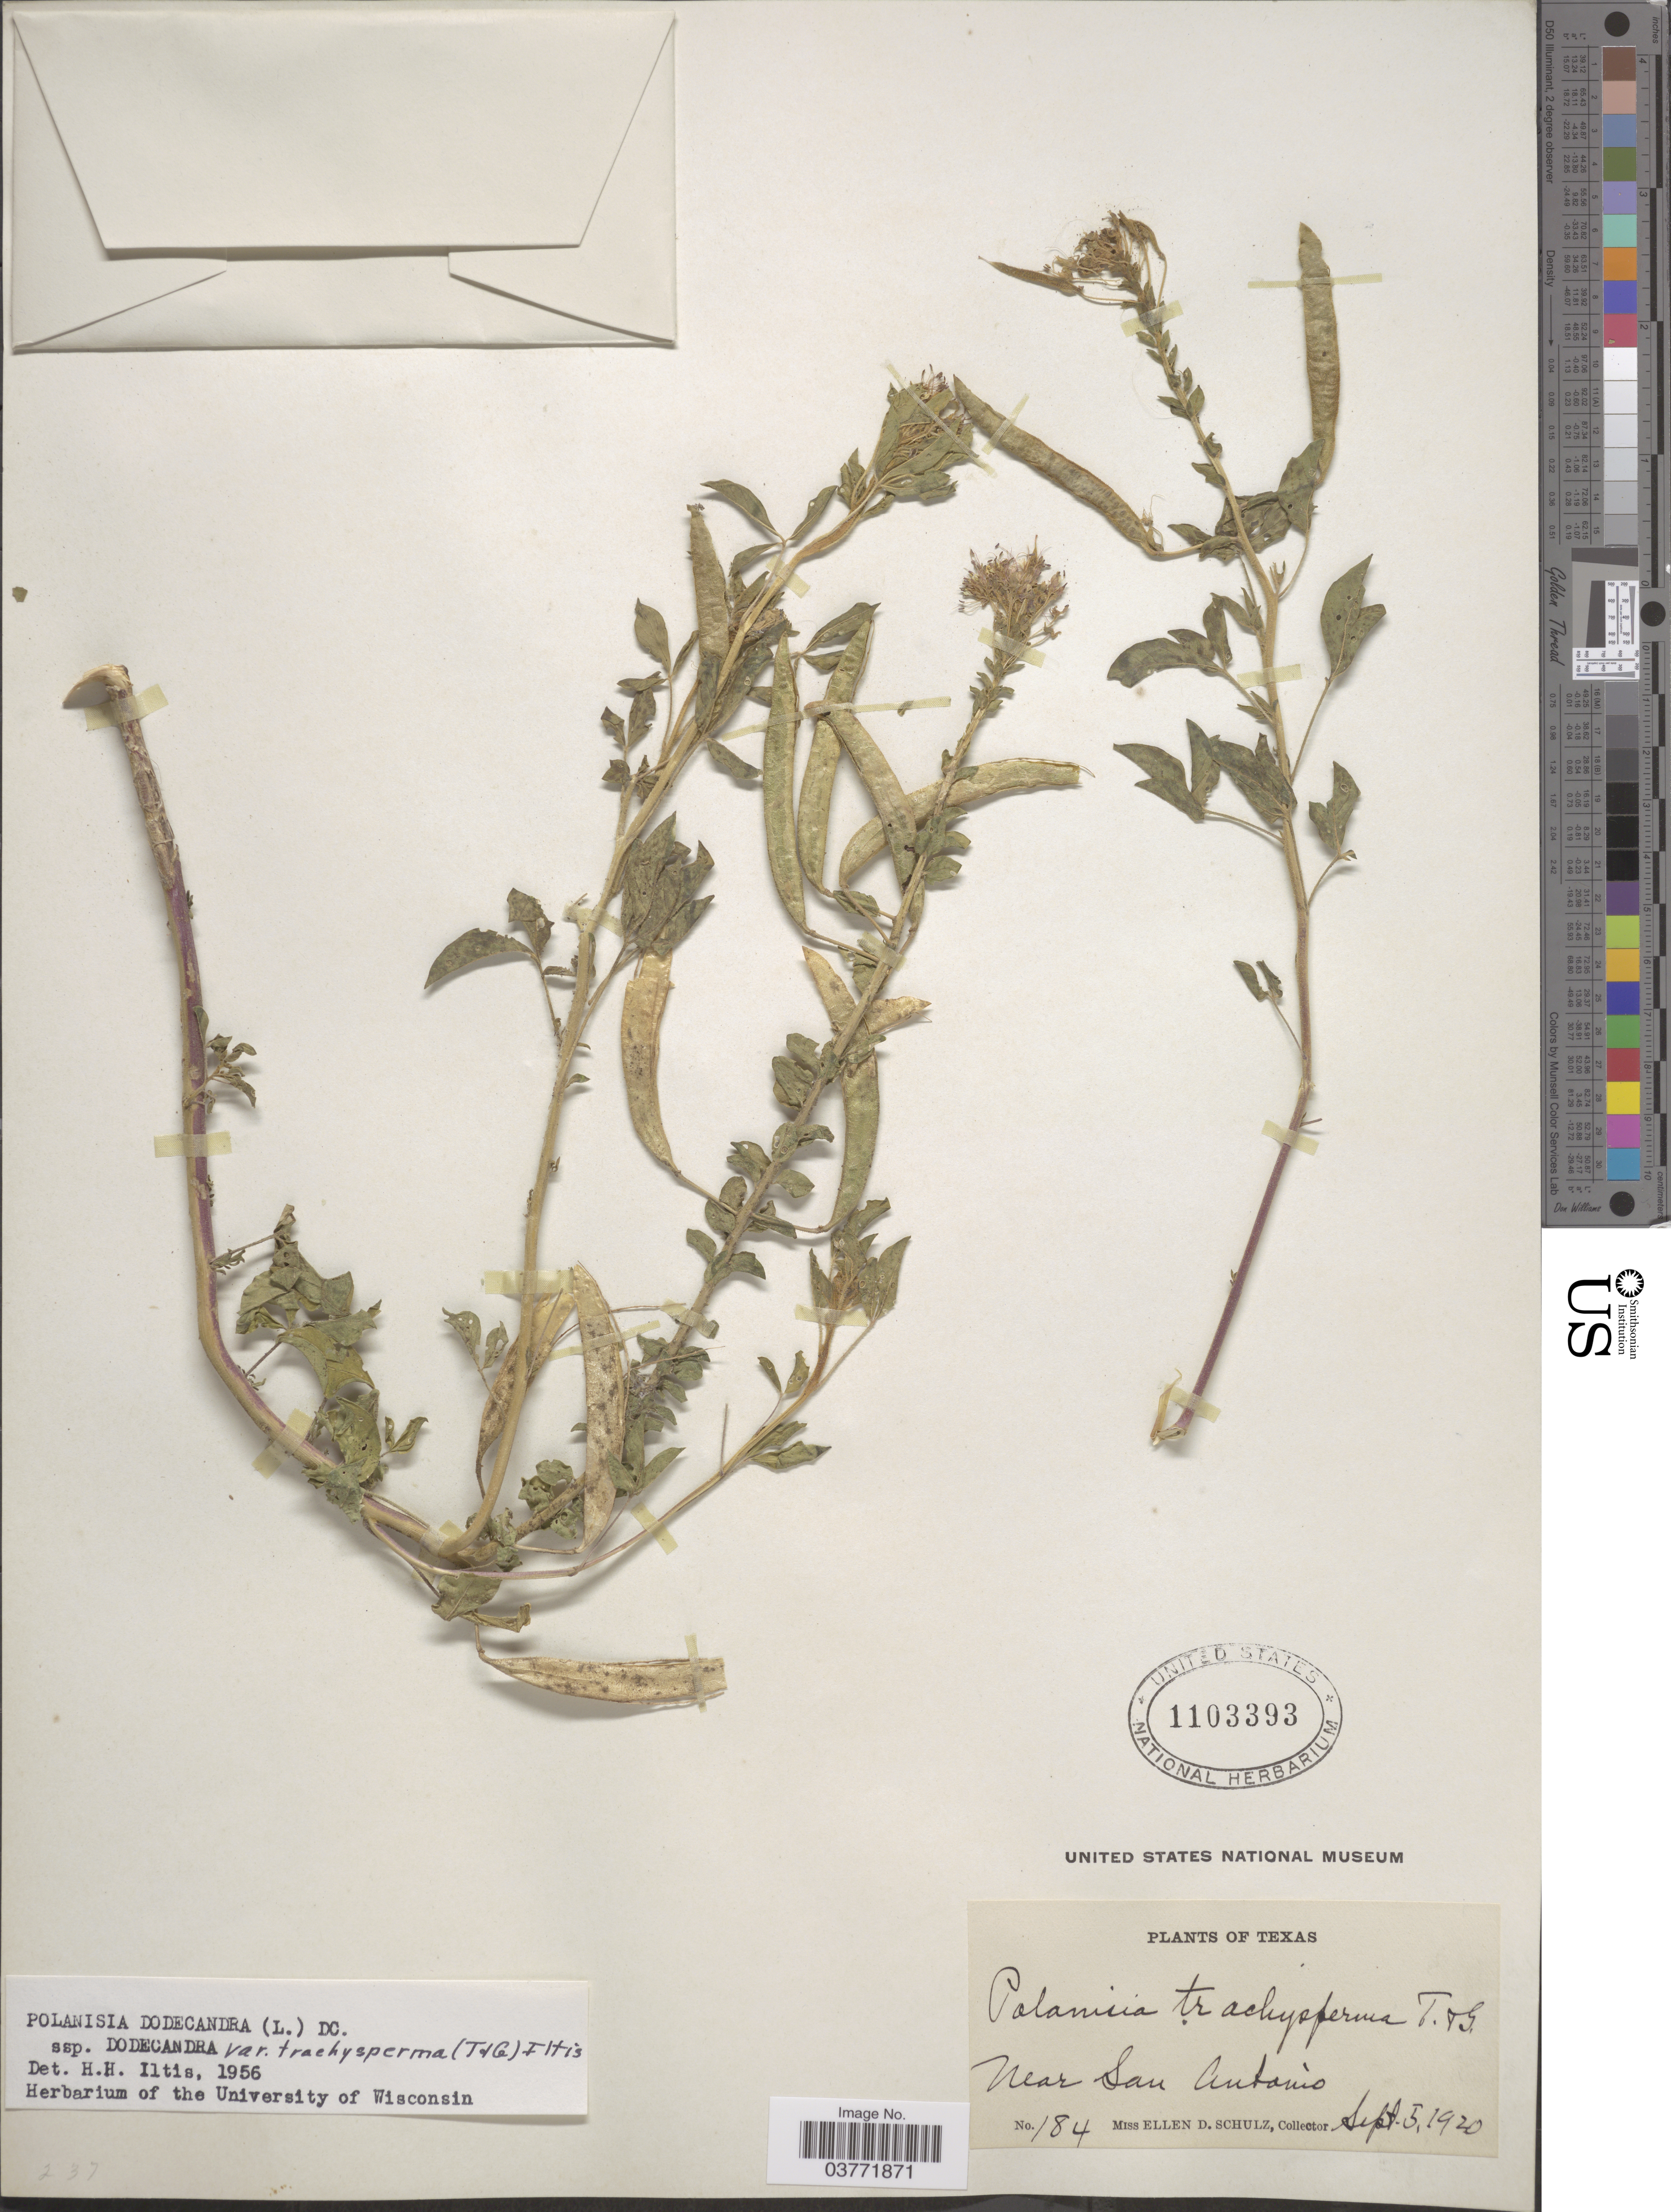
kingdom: Plantae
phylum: Tracheophyta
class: Magnoliopsida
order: Brassicales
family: Cleomaceae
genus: Polanisia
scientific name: Polanisia trachysperma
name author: Torr. & A. Gray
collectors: E. D. Schulz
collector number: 184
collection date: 1920-09-05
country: United States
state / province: Texas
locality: Near San Antonio.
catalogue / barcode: US 1103393